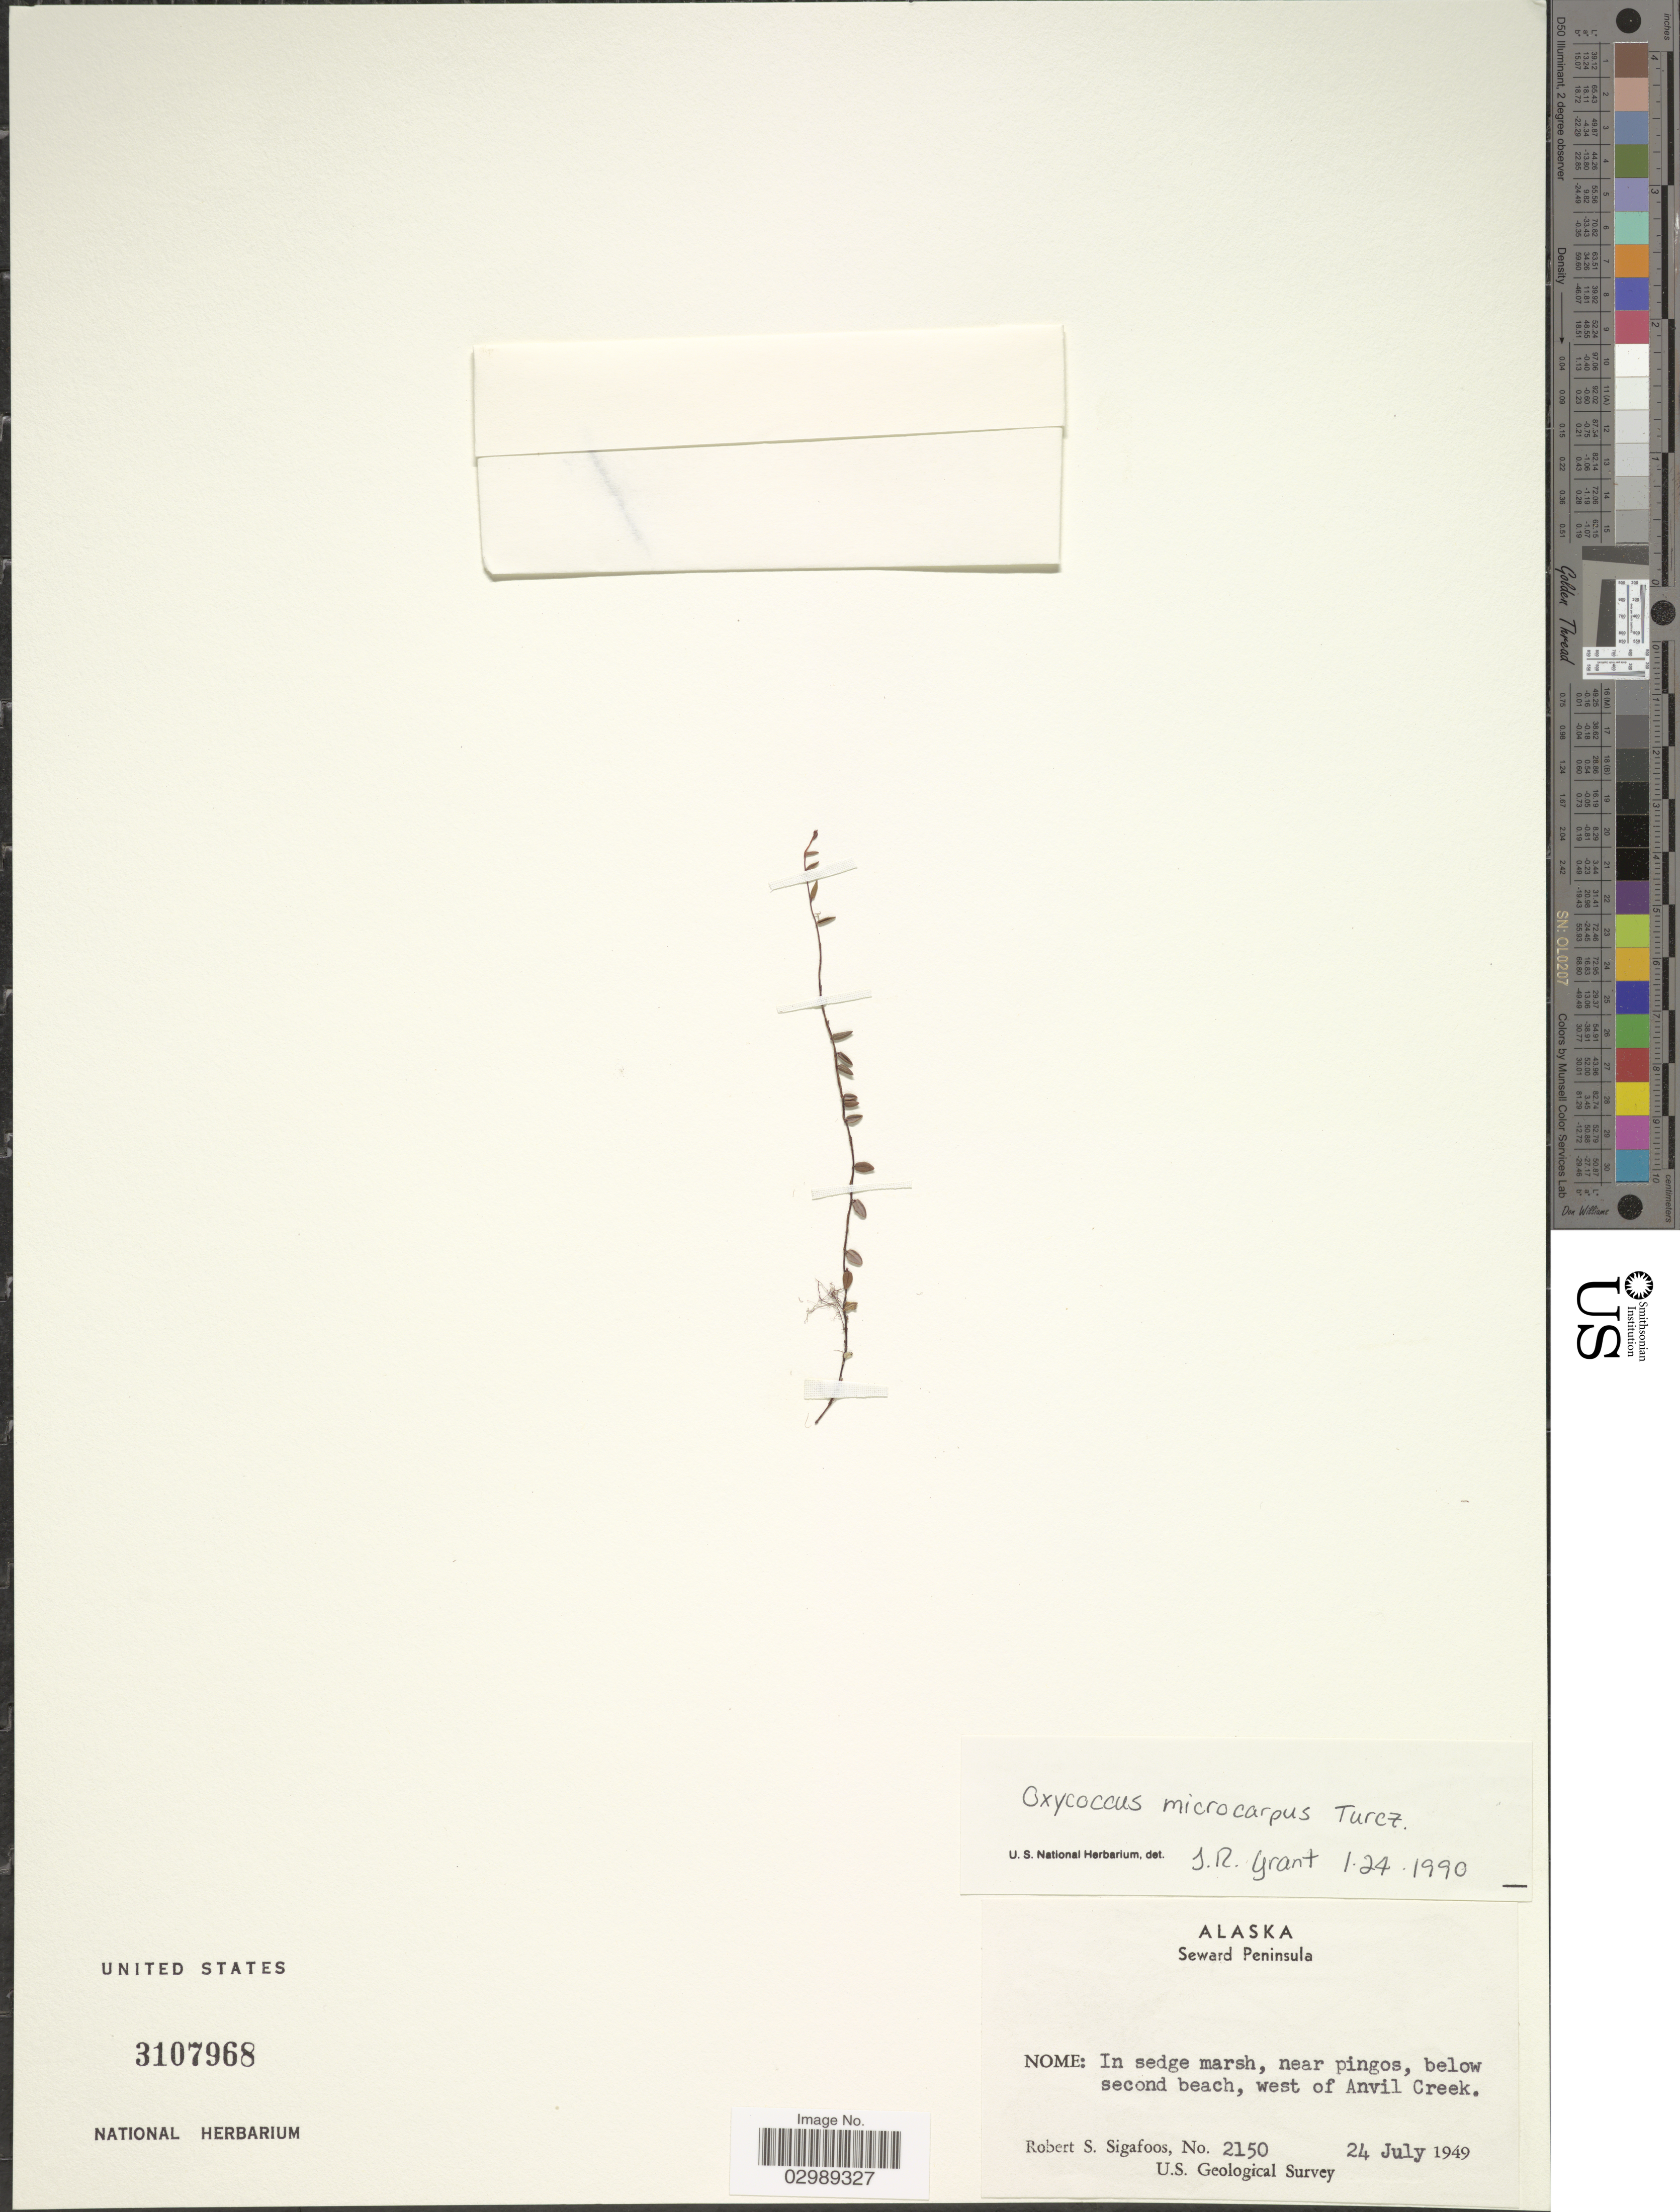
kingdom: Plantae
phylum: Tracheophyta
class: Magnoliopsida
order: Ericales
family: Ericaceae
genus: Vaccinium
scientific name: Vaccinium oxycoccos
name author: L.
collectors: R. Sigafoos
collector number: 2150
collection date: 1949-07-24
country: United States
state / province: Alaska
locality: Seward Peninsula, In sedge marsh, near pingos, below second beach, west of Anvil Creek.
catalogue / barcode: US 3107968